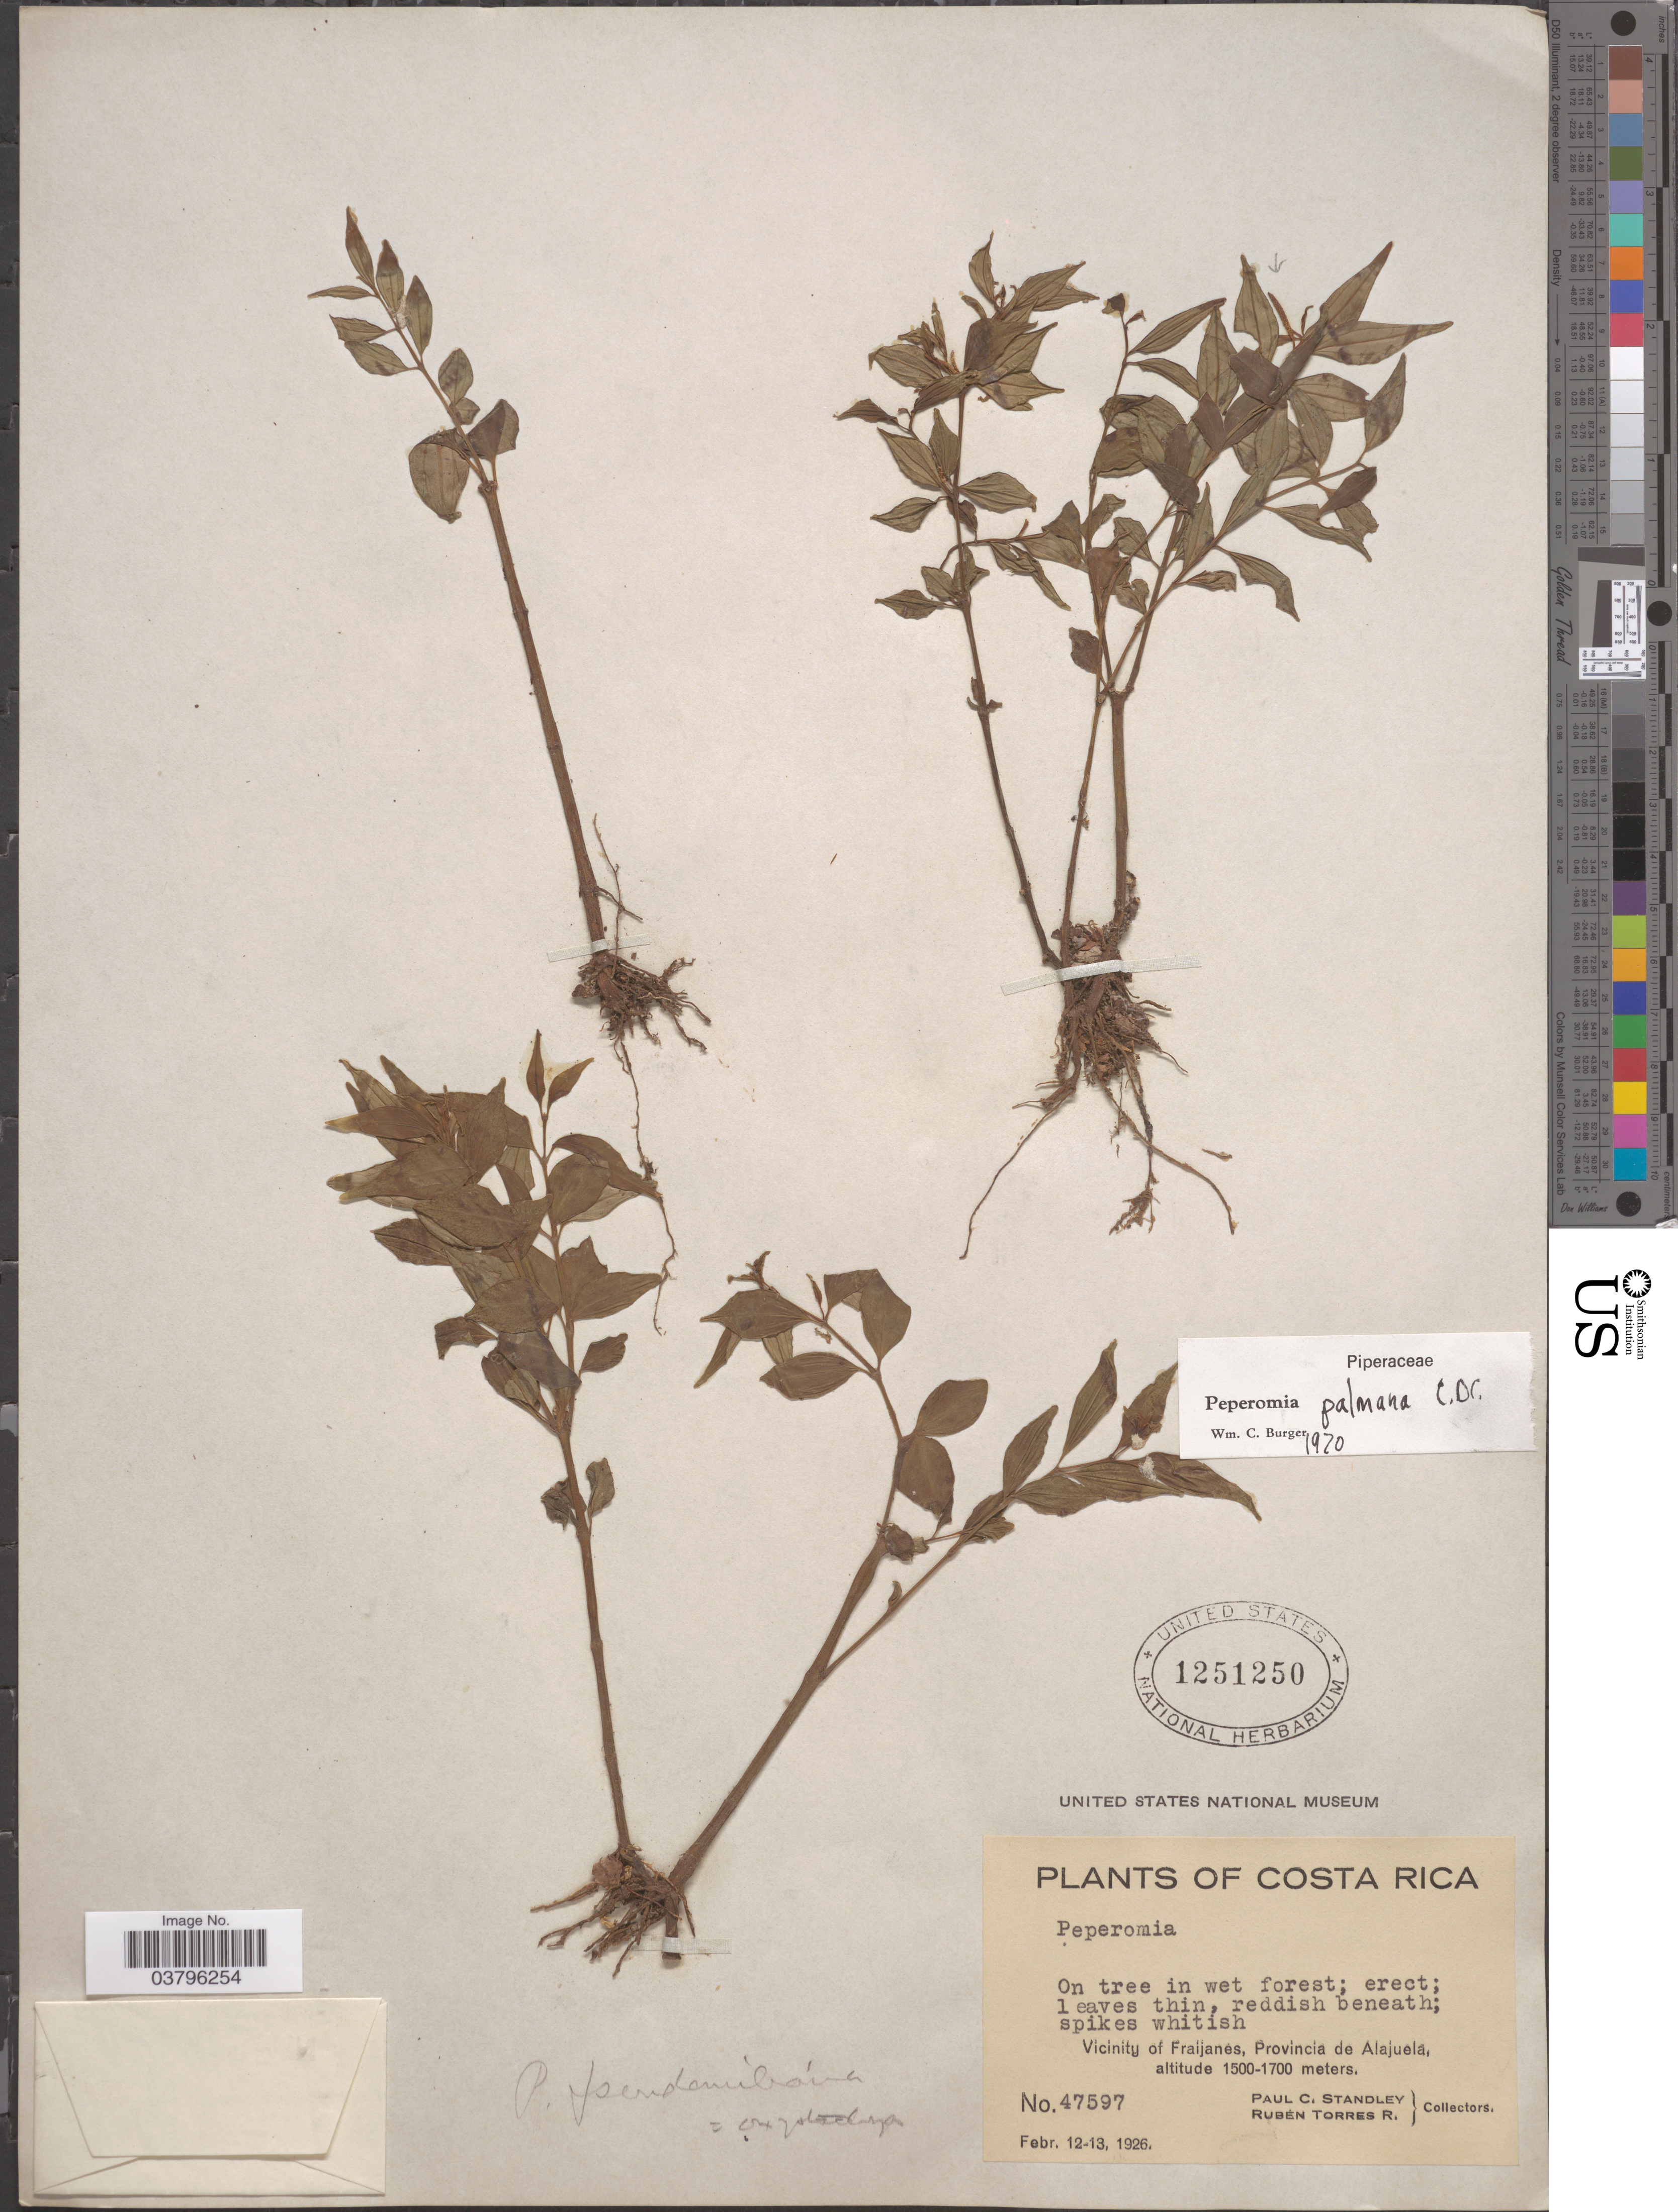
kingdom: Plantae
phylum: Tracheophyta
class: Magnoliopsida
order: Piperales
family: Piperaceae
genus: Peperomia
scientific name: Peperomia palmana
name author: C. DC.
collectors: P. C. Standley & R. Torres Rojas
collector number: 47597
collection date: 1926-02-12/1926-02-13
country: Costa Rica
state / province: Alajuela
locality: Vicinity of Fraijanes.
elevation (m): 1500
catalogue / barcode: US 1251250